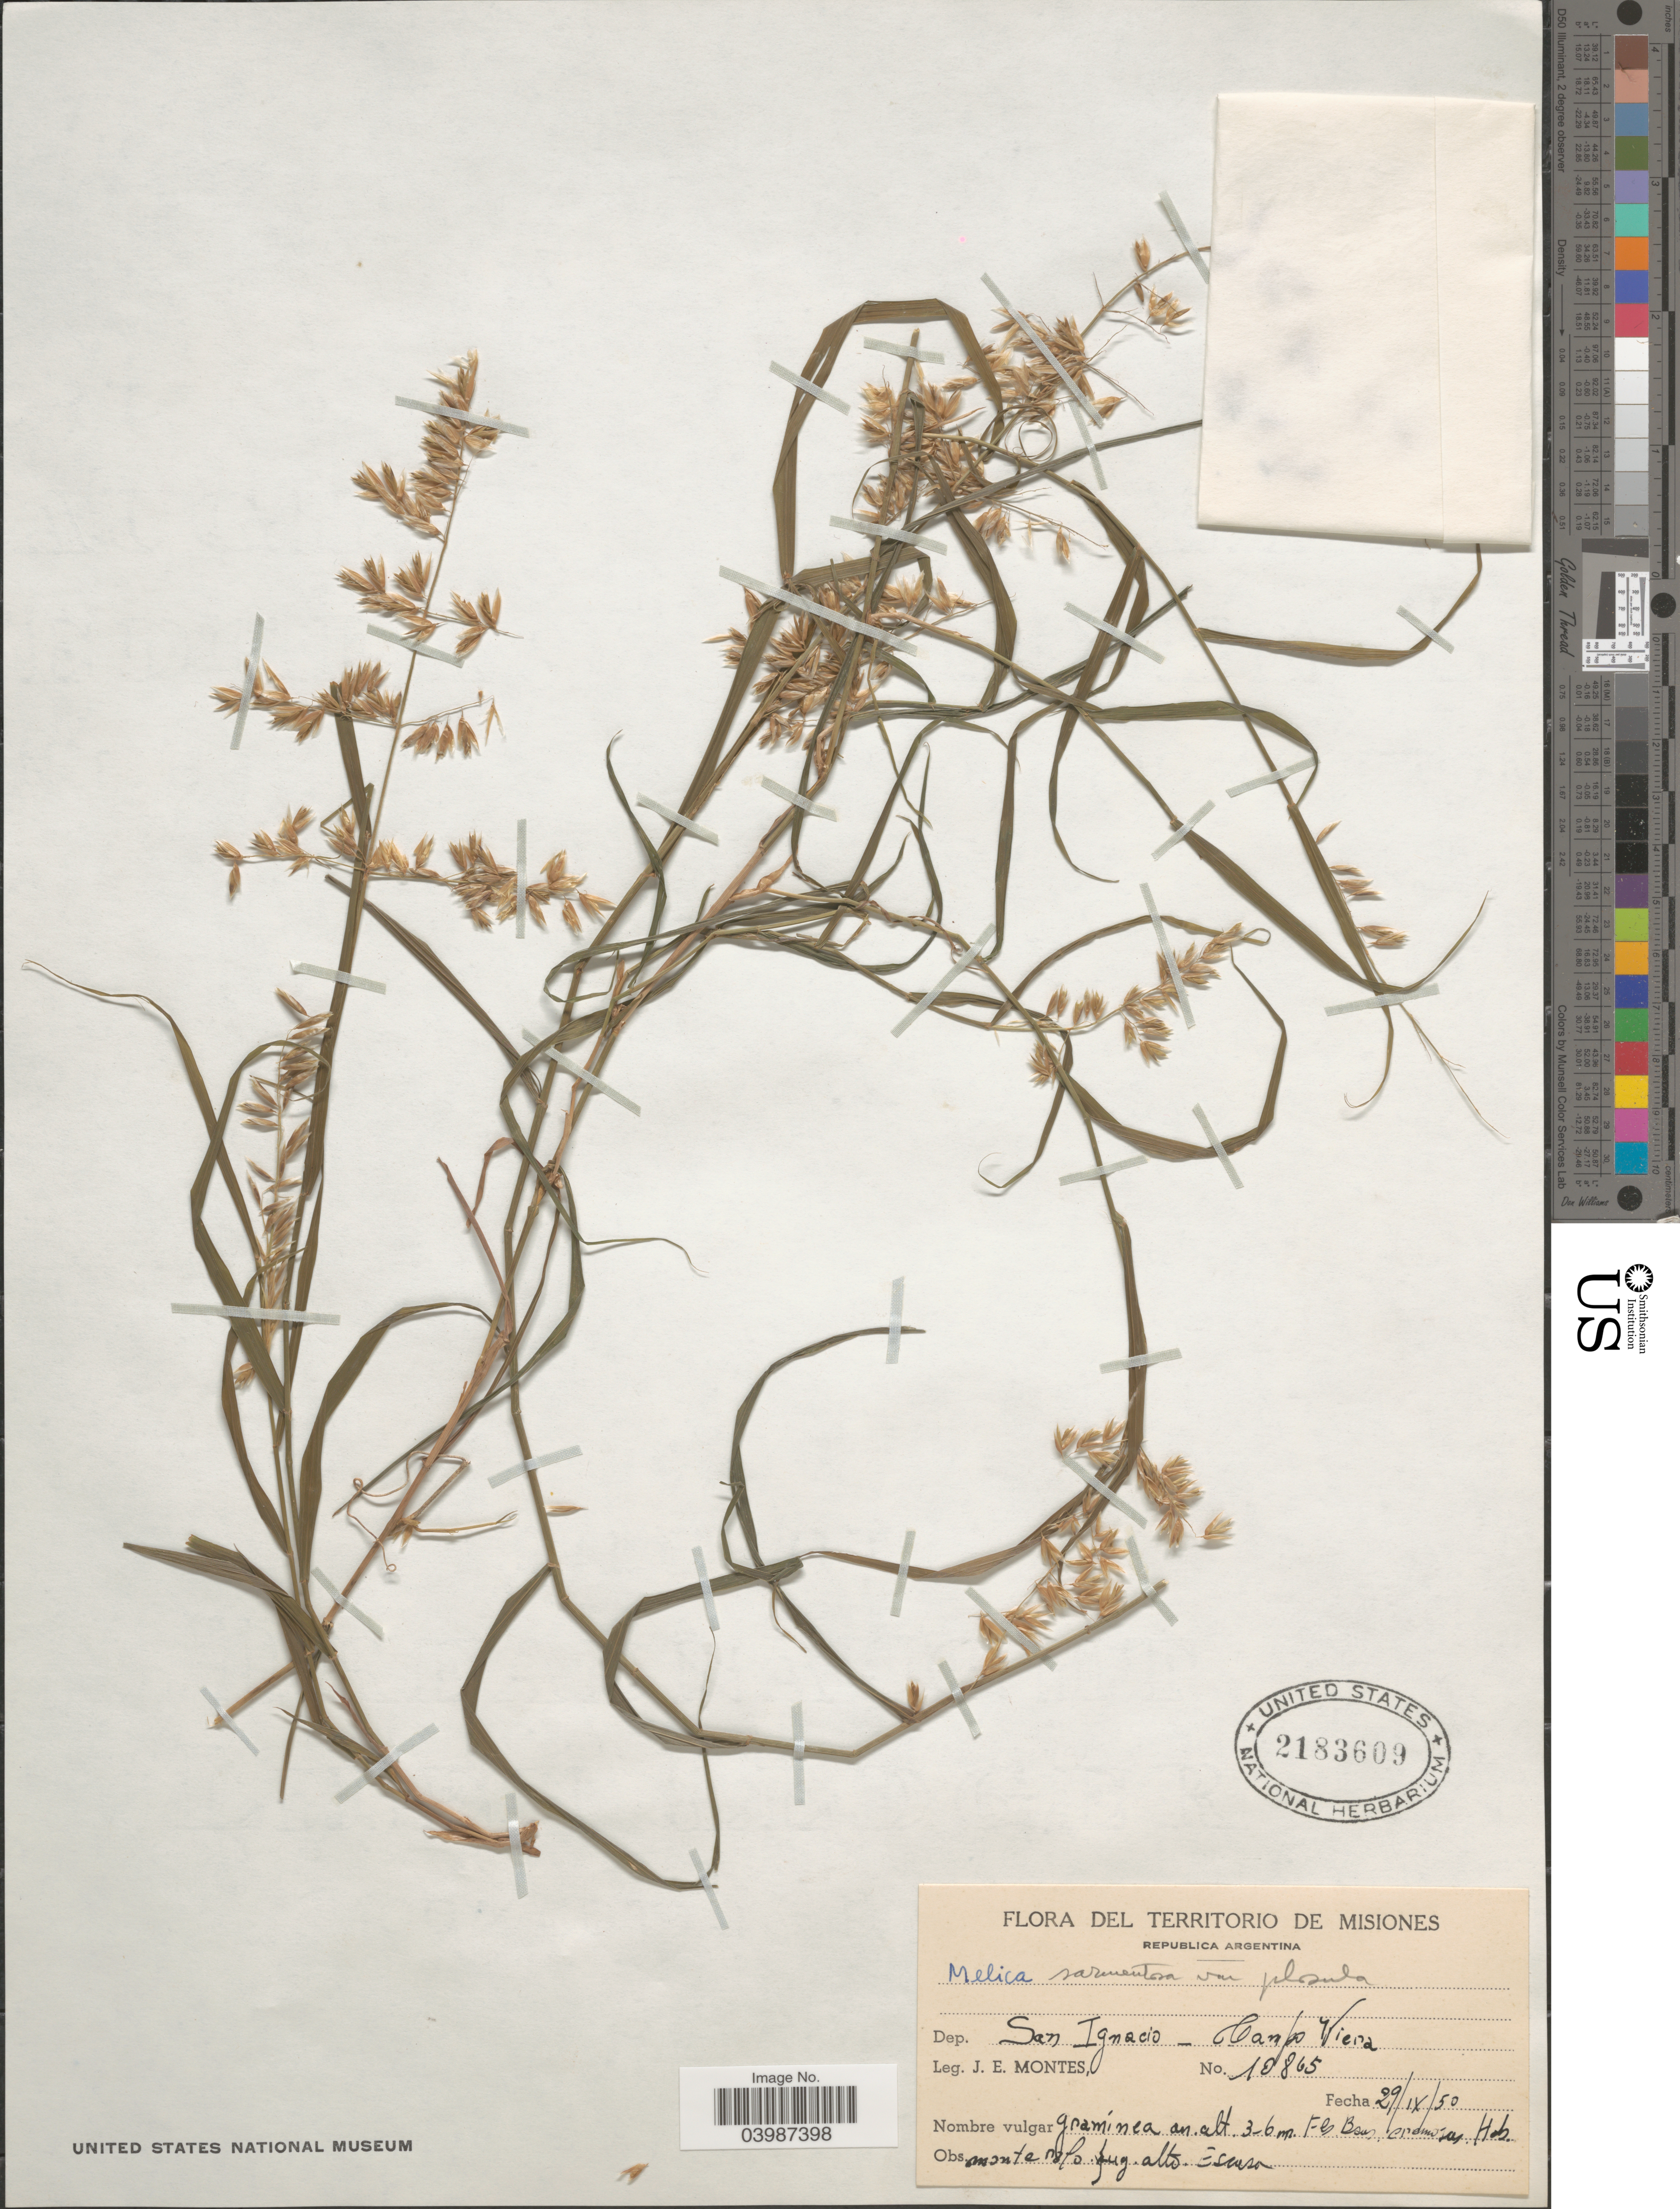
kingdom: Plantae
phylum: Tracheophyta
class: Liliopsida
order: Poales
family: Poaceae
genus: Melica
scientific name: Melica sarmentosa var. pilosula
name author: Döll in Mart.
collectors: J. E. Montes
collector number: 10865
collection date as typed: Transcribed d/m/y: 29/9/50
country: Argentina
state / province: Misiones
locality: Territorio de Misiones. Dep. San Ignacio - Campo Viera.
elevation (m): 3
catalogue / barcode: US 2183609